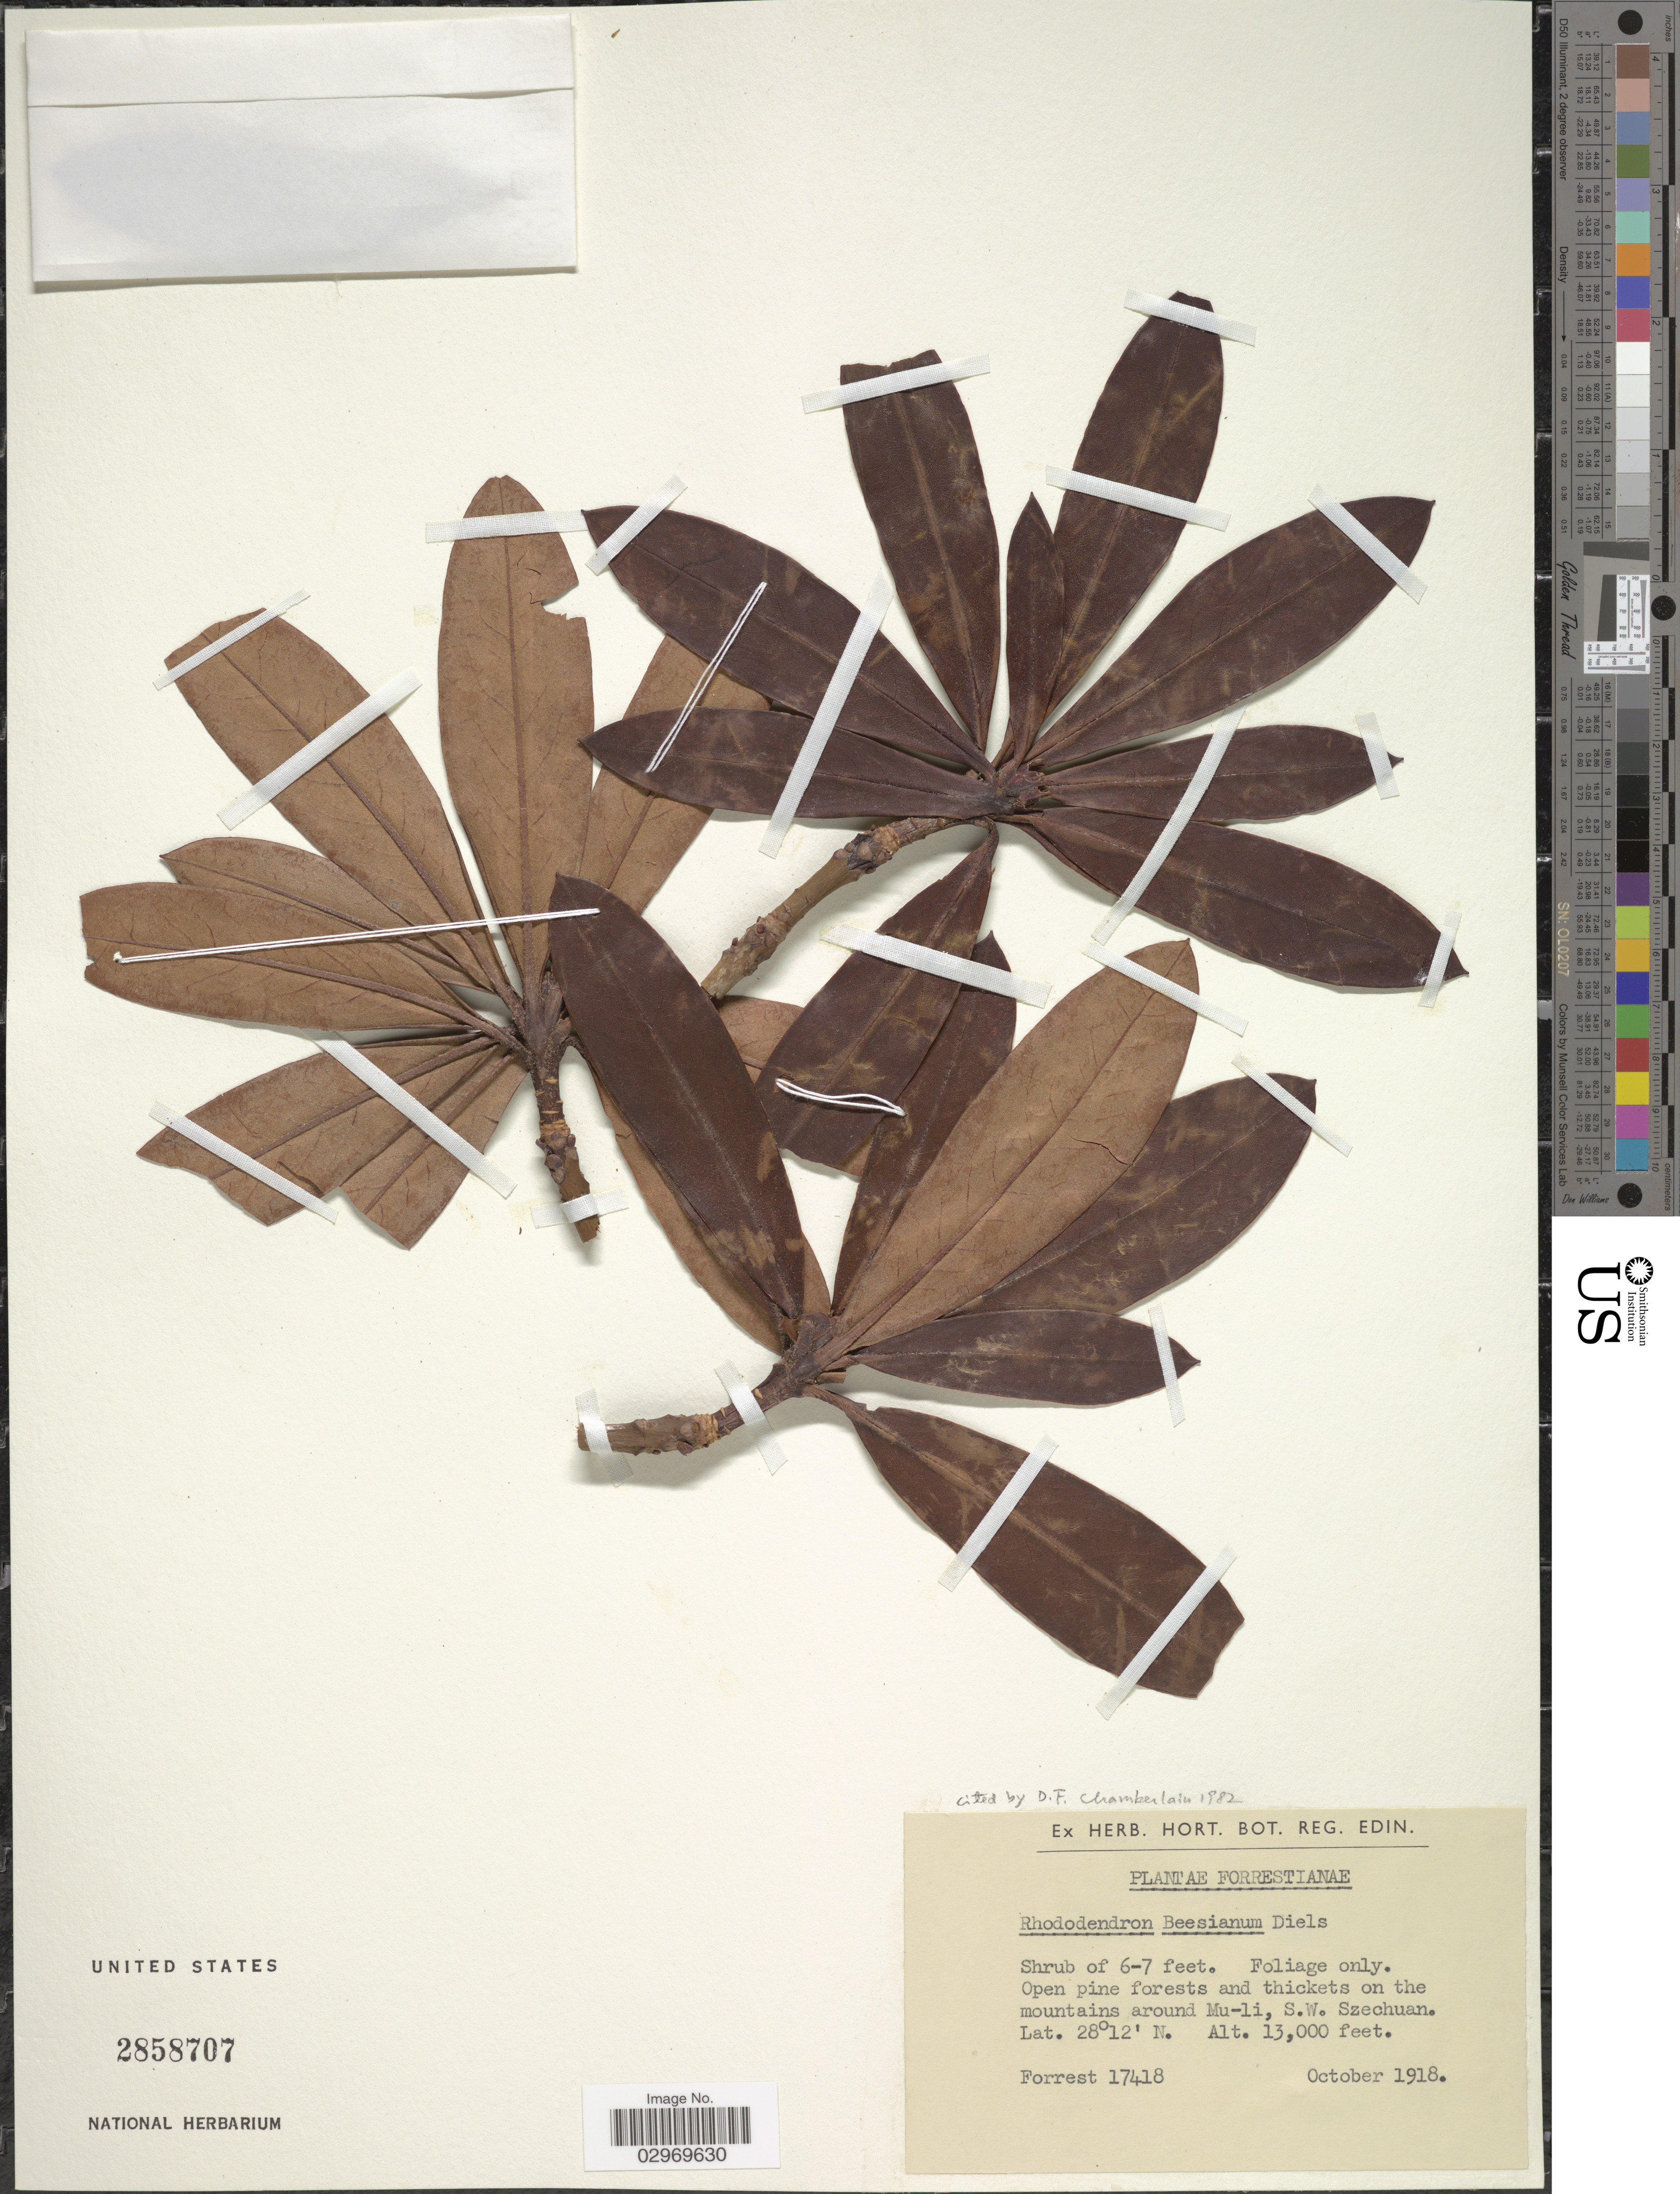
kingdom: Plantae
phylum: Tracheophyta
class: Magnoliopsida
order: Ericales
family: Ericaceae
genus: Rhododendron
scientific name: Rhododendron beesianum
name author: Diels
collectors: -. Forrest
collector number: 17418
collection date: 1918-10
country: China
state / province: Sichuan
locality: Open pine forests and thickets on the mountains around Mu-li, S.W. Szechuan.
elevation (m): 3962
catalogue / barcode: US 2858707